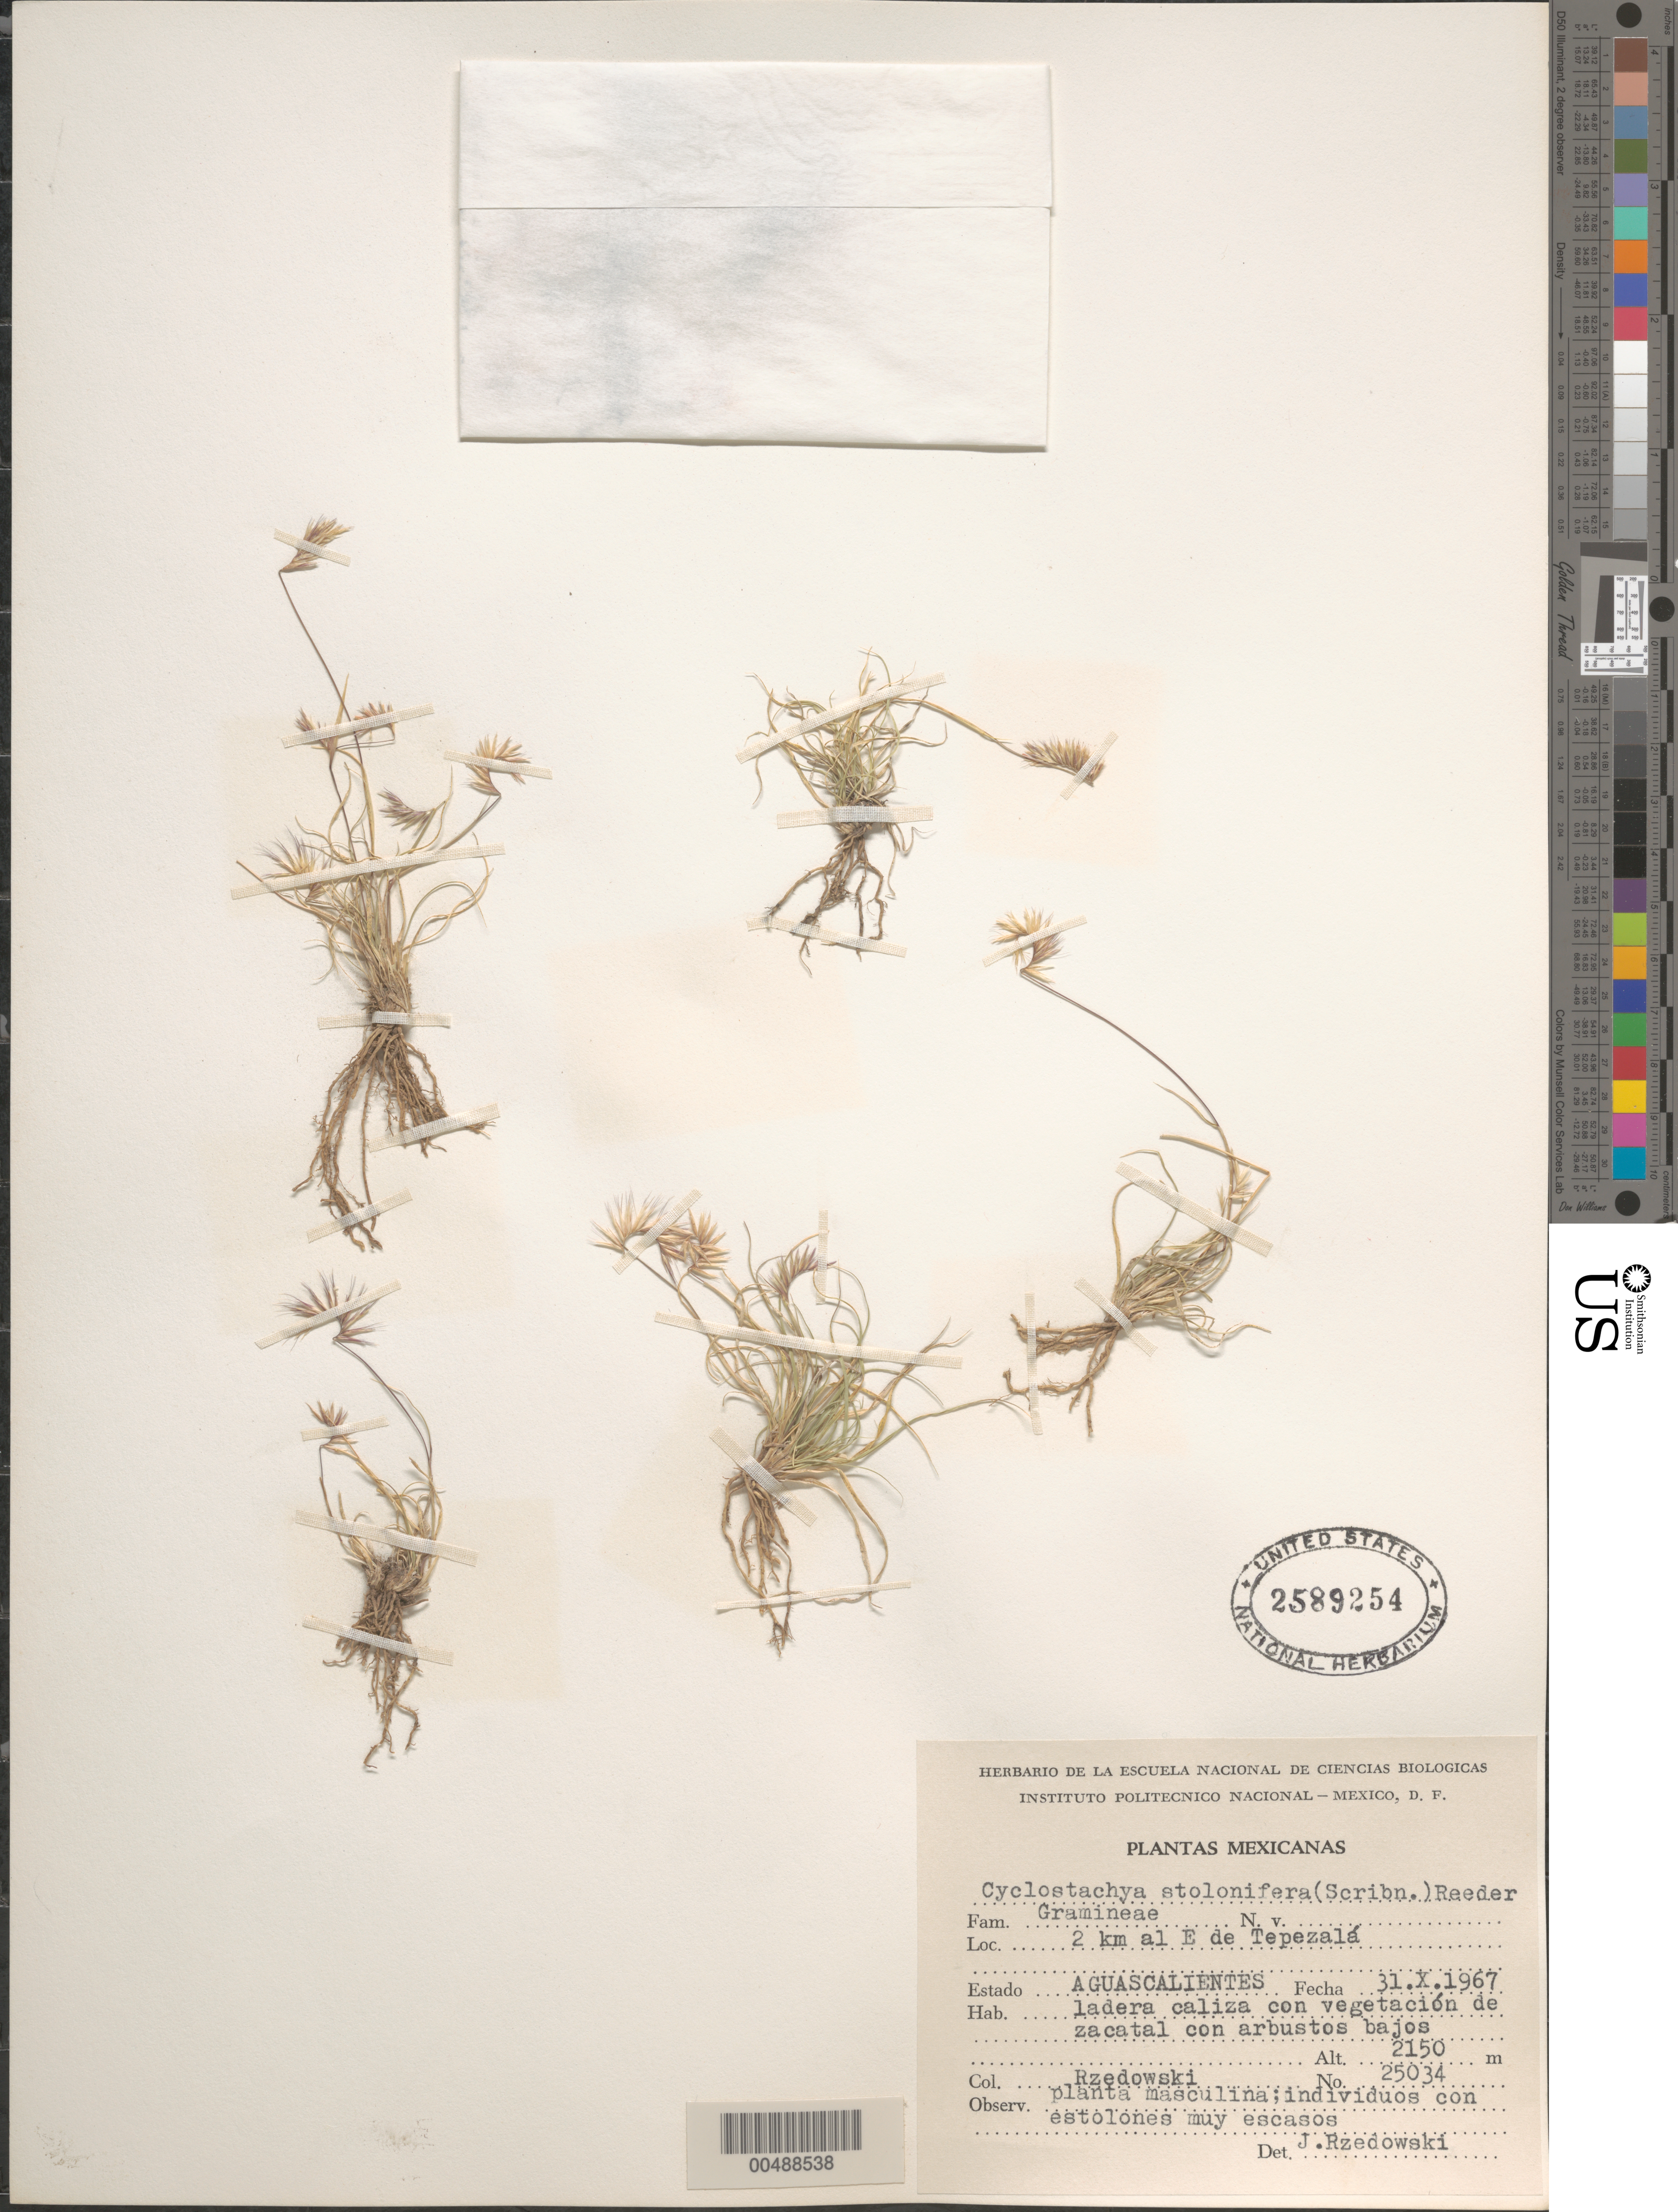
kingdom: Plantae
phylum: Tracheophyta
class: Liliopsida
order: Poales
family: Poaceae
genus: Cyclostachya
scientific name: Cyclostachya stolonifera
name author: (Scribn.) Reeder & C. Reeder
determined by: Rzedowski, J.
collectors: J. Rzedowski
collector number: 25034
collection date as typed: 31 Oct 1967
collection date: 1967-10-31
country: Mexico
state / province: Aguascalientes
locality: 2 km E Tepezal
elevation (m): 2150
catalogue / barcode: US 2589254